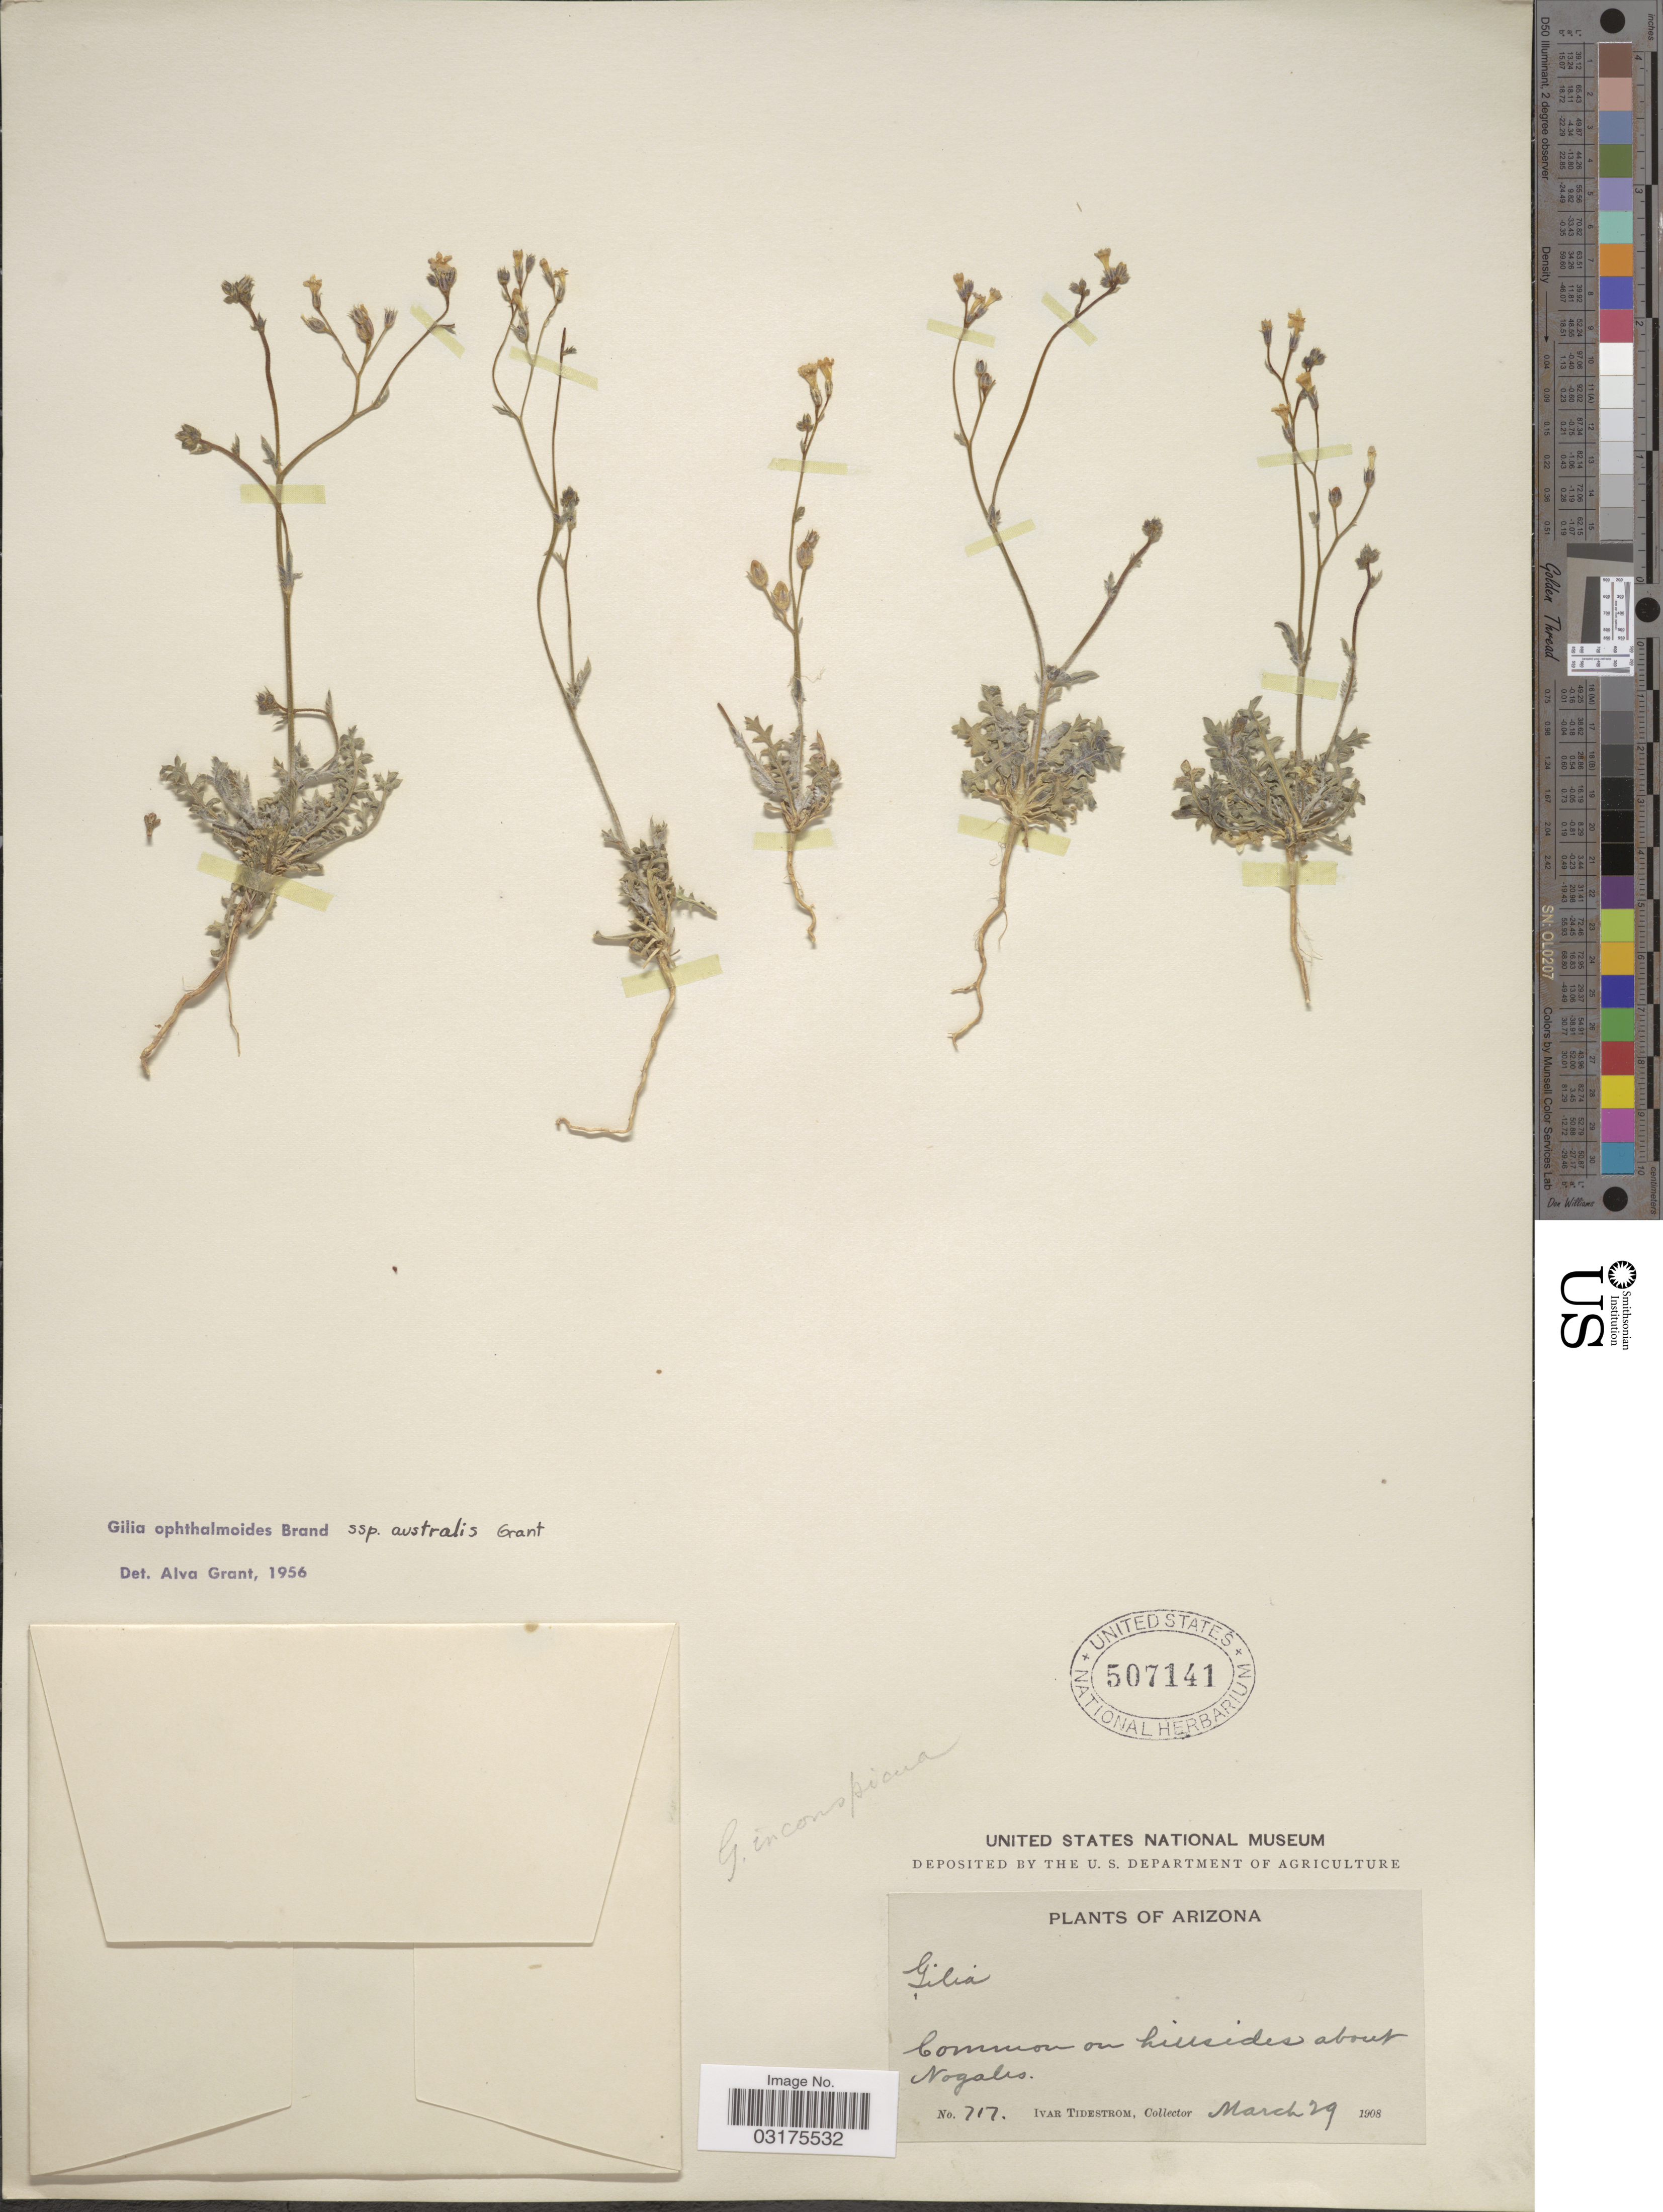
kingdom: Plantae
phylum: Tracheophyta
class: Magnoliopsida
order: Ericales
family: Polemoniaceae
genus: Gilia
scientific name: Gilia flavocincta subsp. australis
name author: A. Nelson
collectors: I. F. Tidestrom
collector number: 717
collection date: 1908-03-29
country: United States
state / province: Arizona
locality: Common on hillsides about Nogales.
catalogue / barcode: US 507141